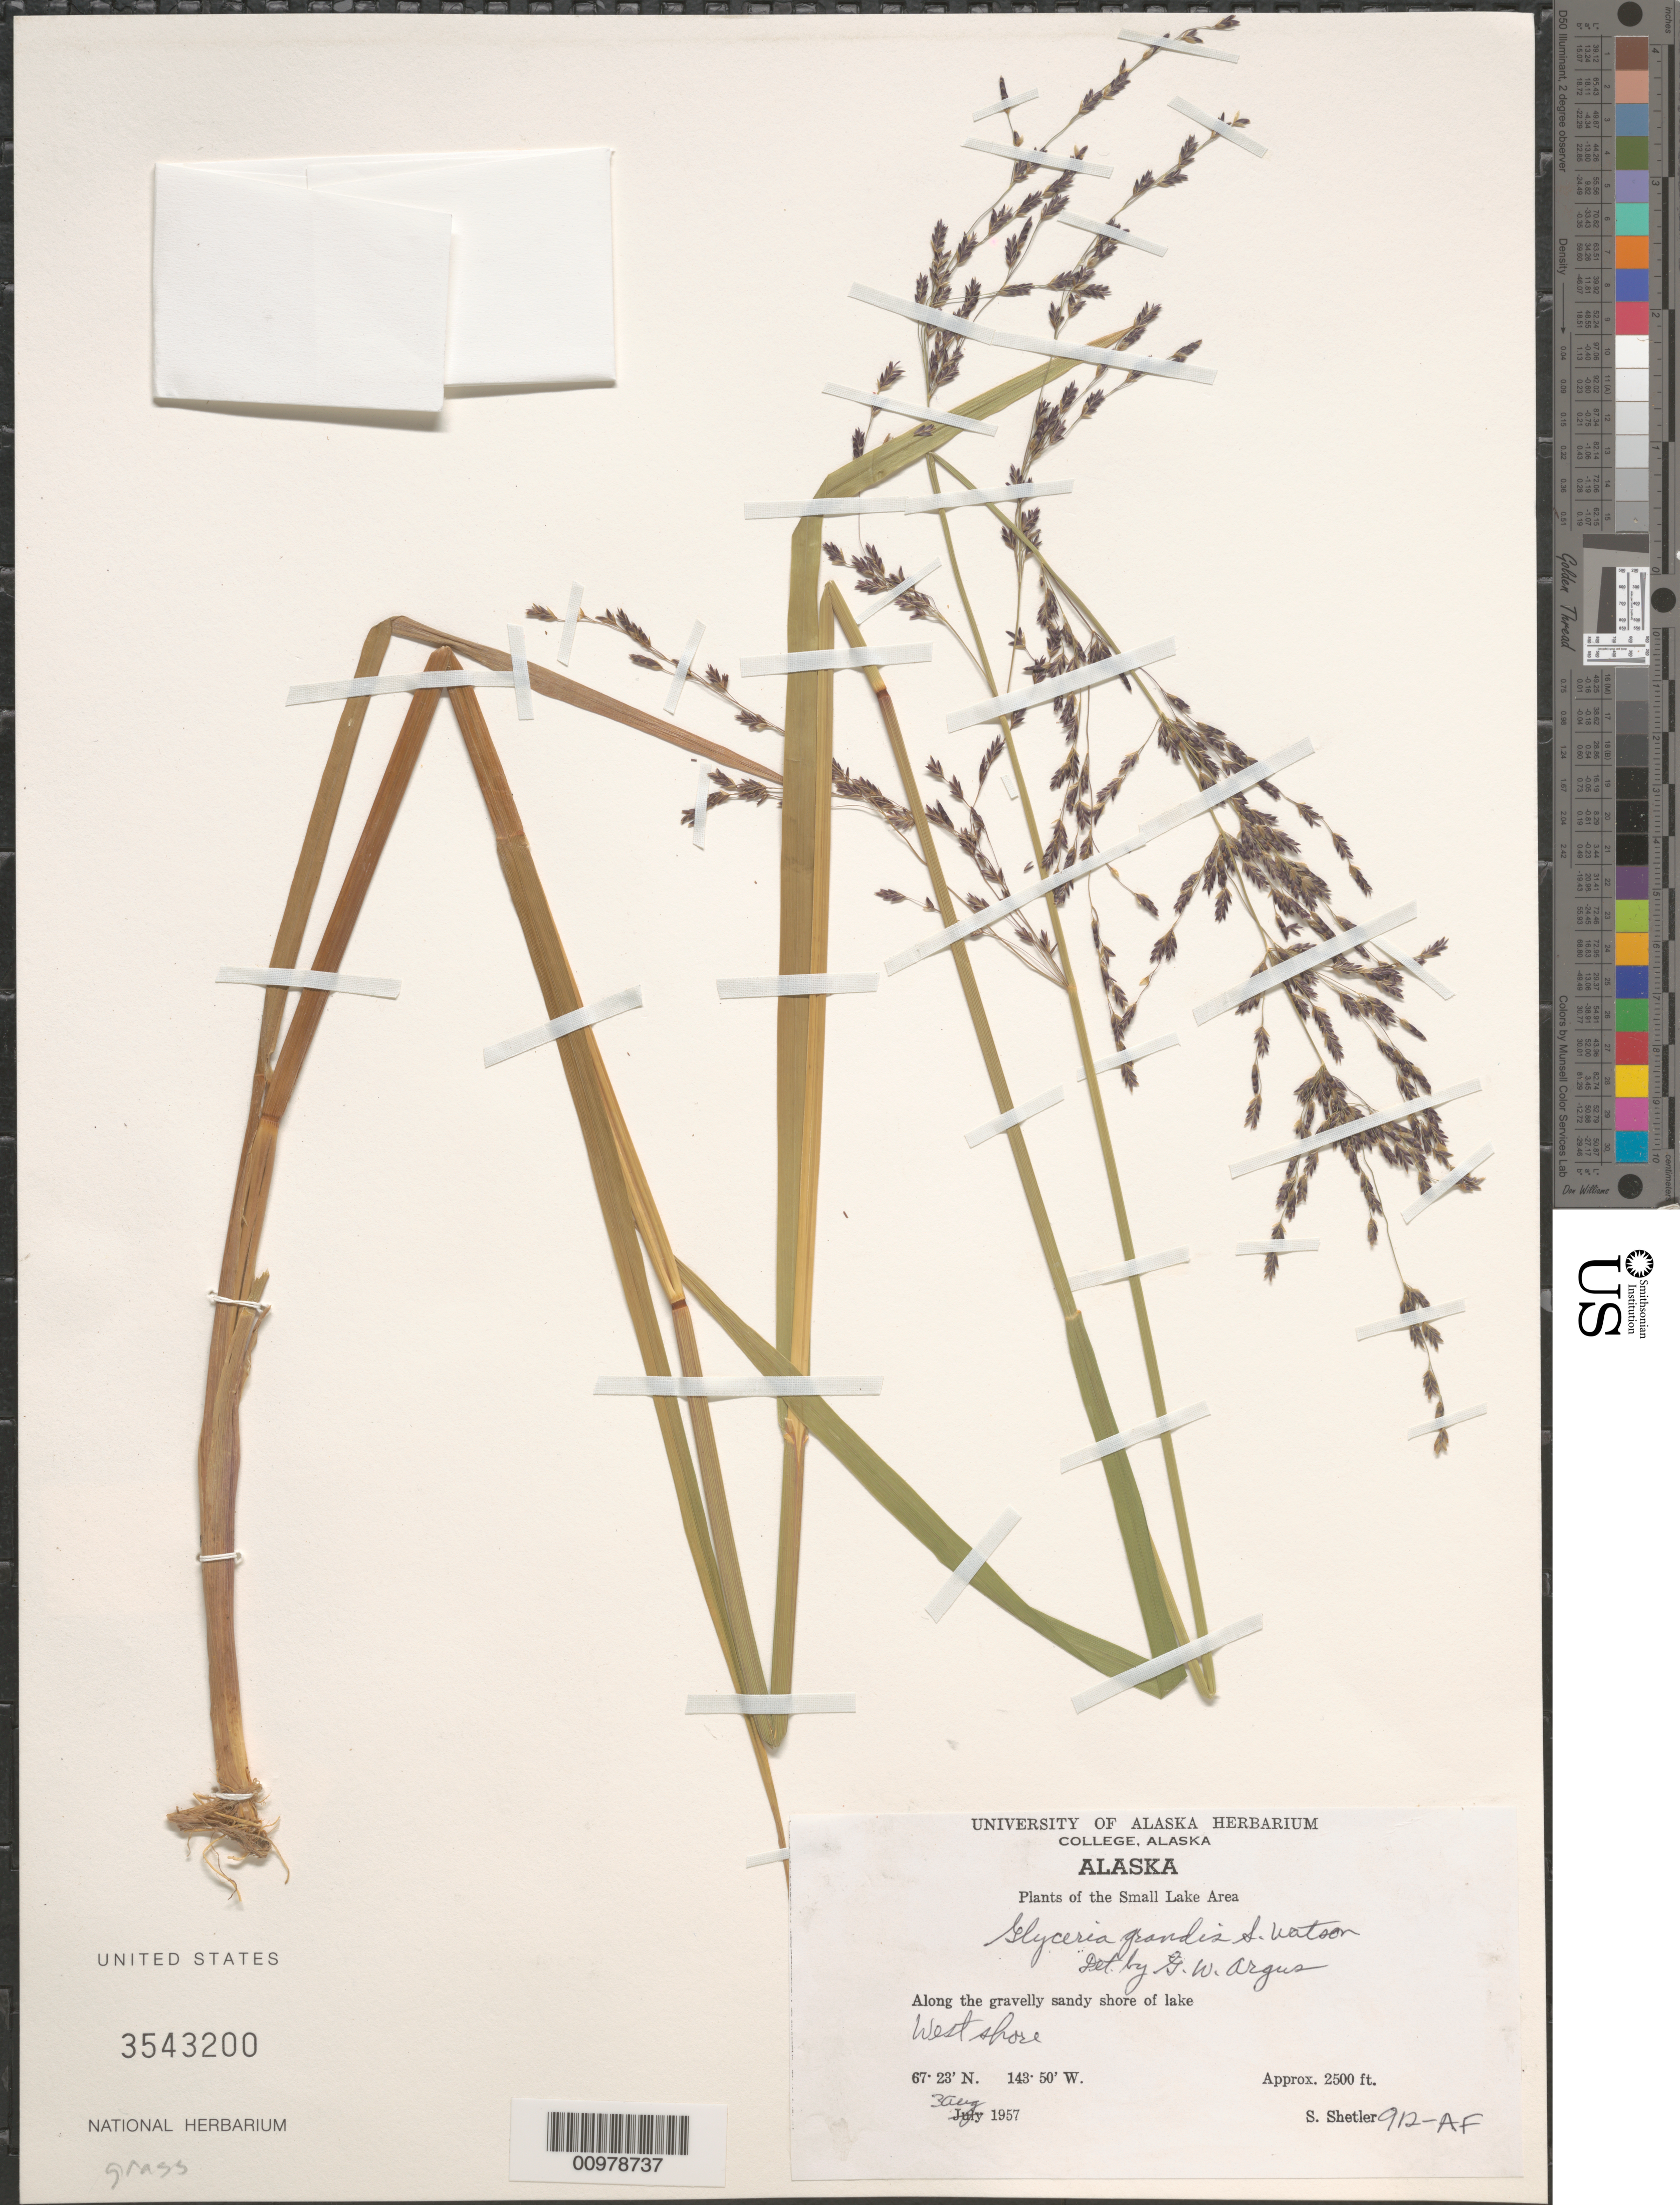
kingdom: Plantae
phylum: Tracheophyta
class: Liliopsida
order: Poales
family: Poaceae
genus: Glyceria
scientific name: Glyceria grandis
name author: S. Watson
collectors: S. Shetler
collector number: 912-AF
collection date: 1957-08-03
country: United States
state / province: Alaska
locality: The Small Lake Area. West shore.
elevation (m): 762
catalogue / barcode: US 3543200